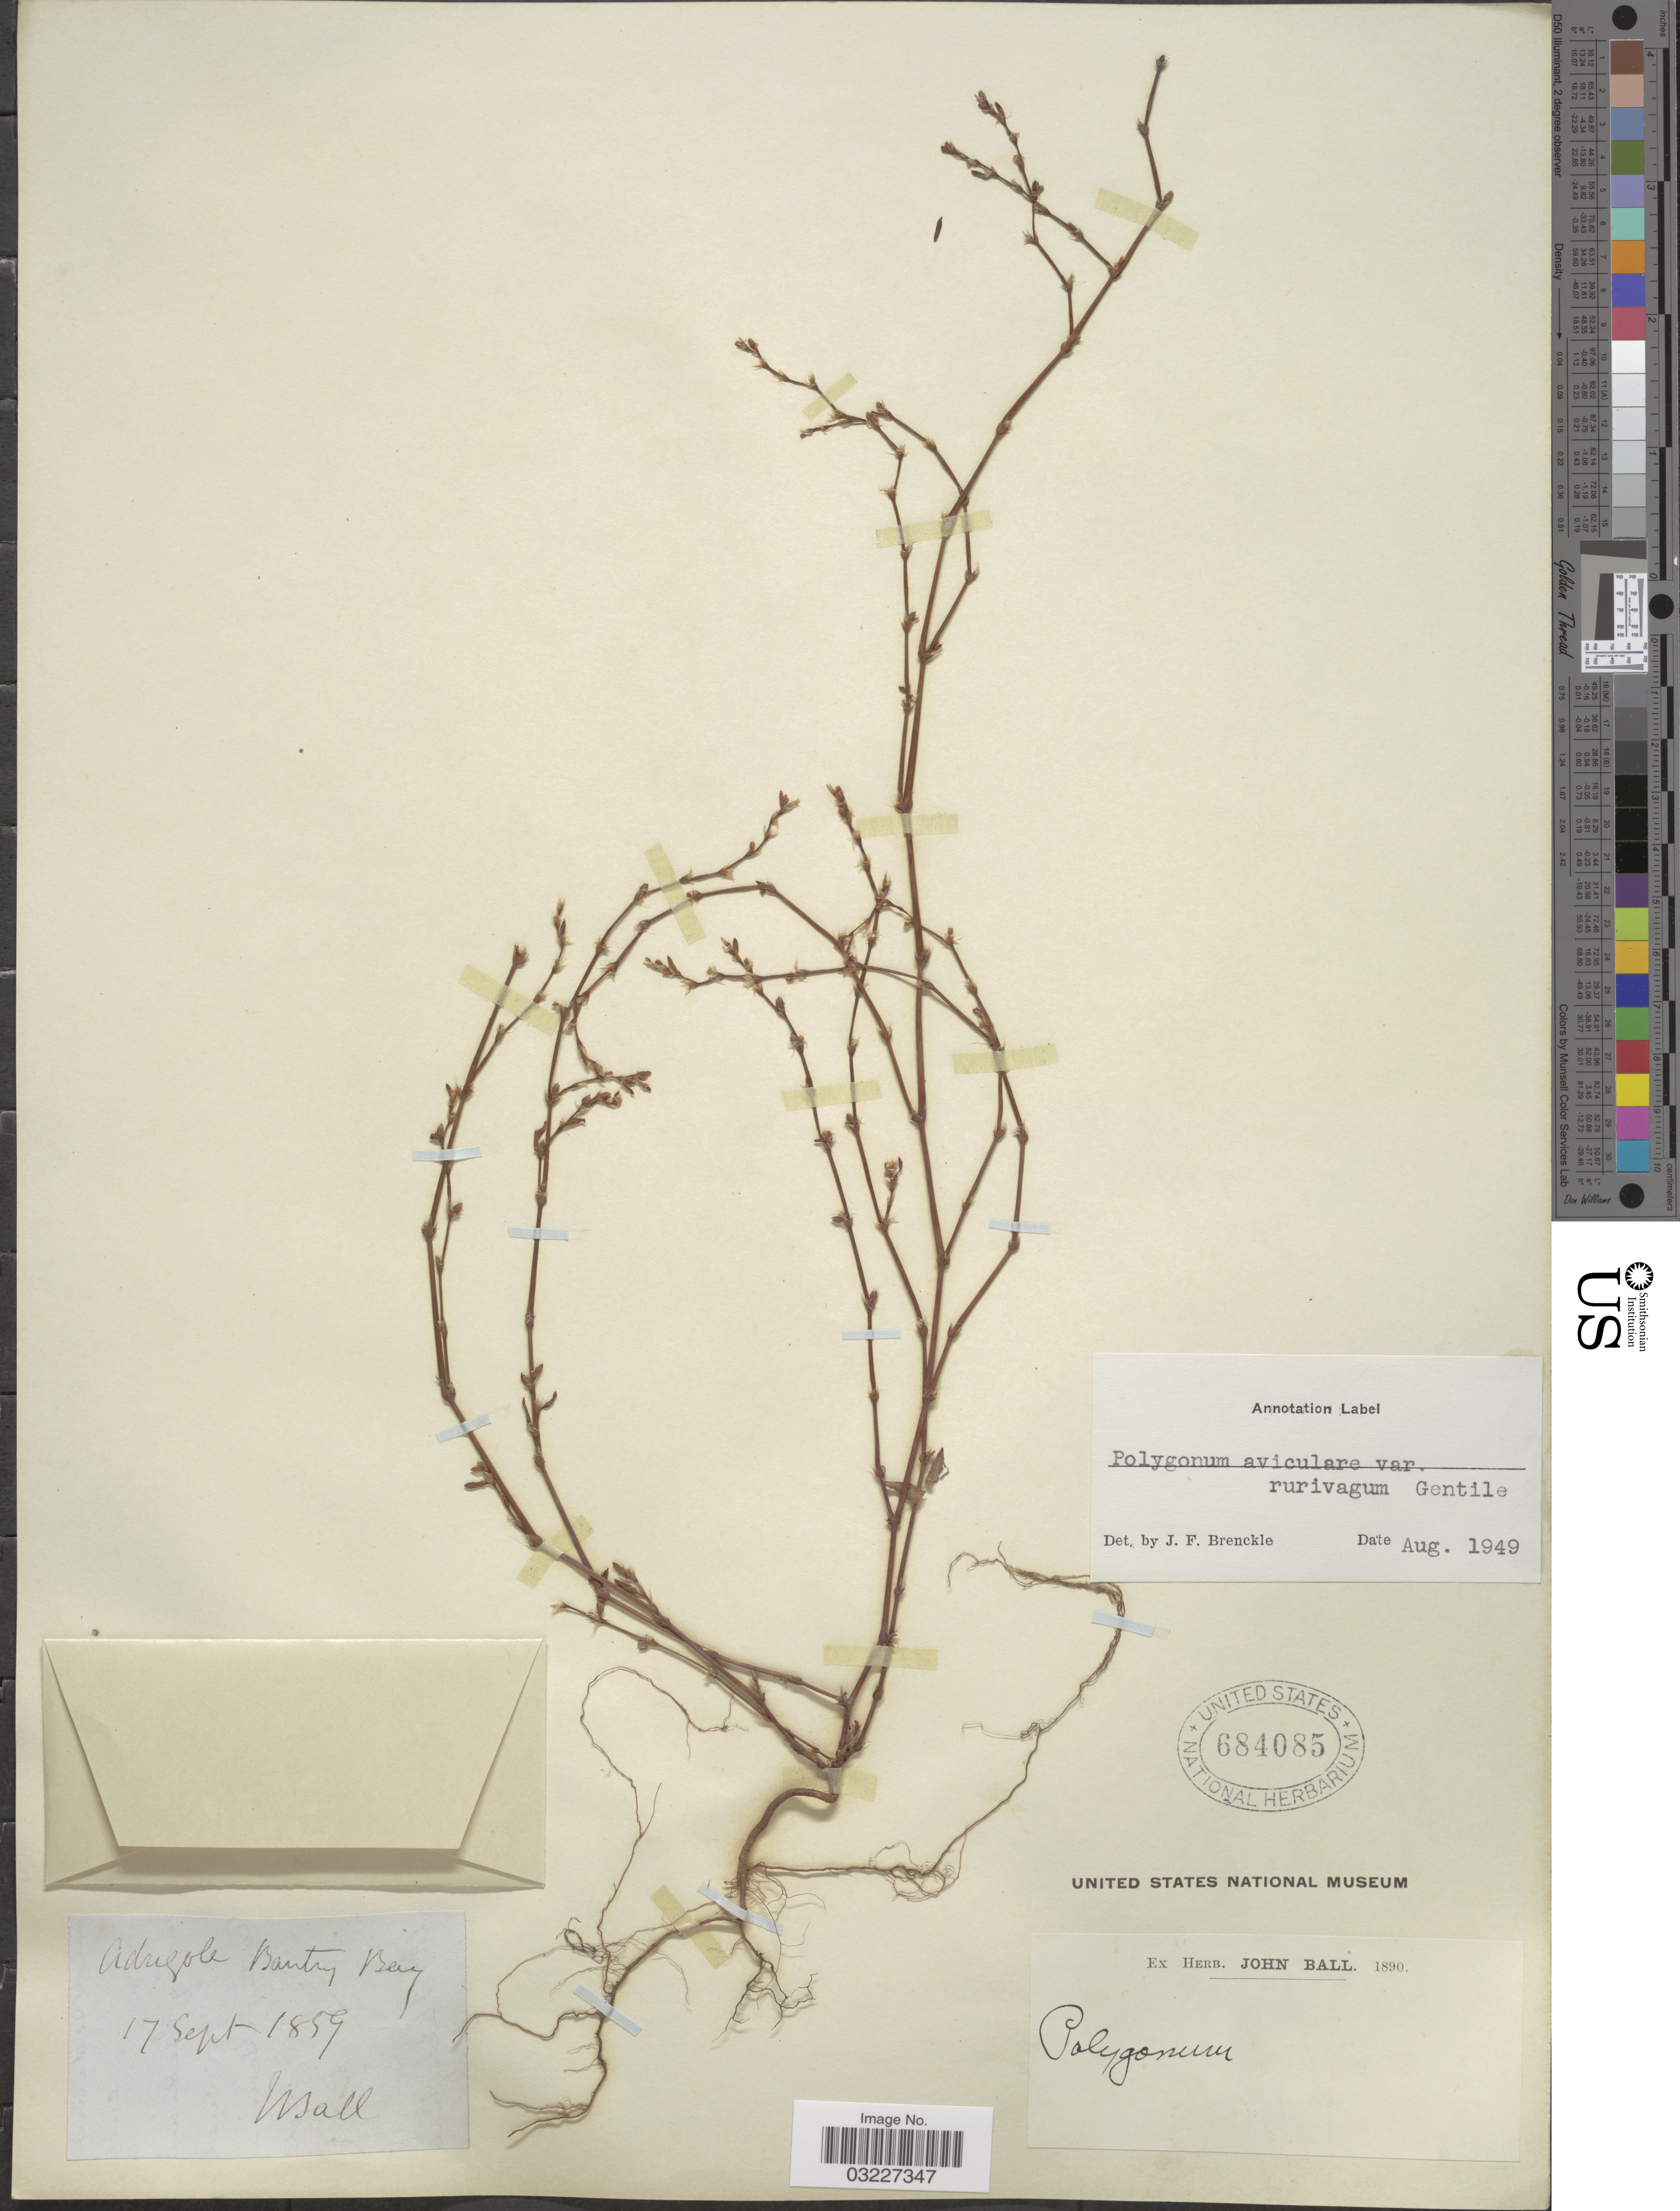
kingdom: Plantae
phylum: Tracheophyta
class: Magnoliopsida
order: Caryophyllales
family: Polygonaceae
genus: Polygonum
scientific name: Polygonum rurivagum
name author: Jord. ex Boreau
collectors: J. Ball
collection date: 1859-09-17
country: Ireland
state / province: Munster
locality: Adrigole Bantry Bay.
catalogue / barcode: US 684085